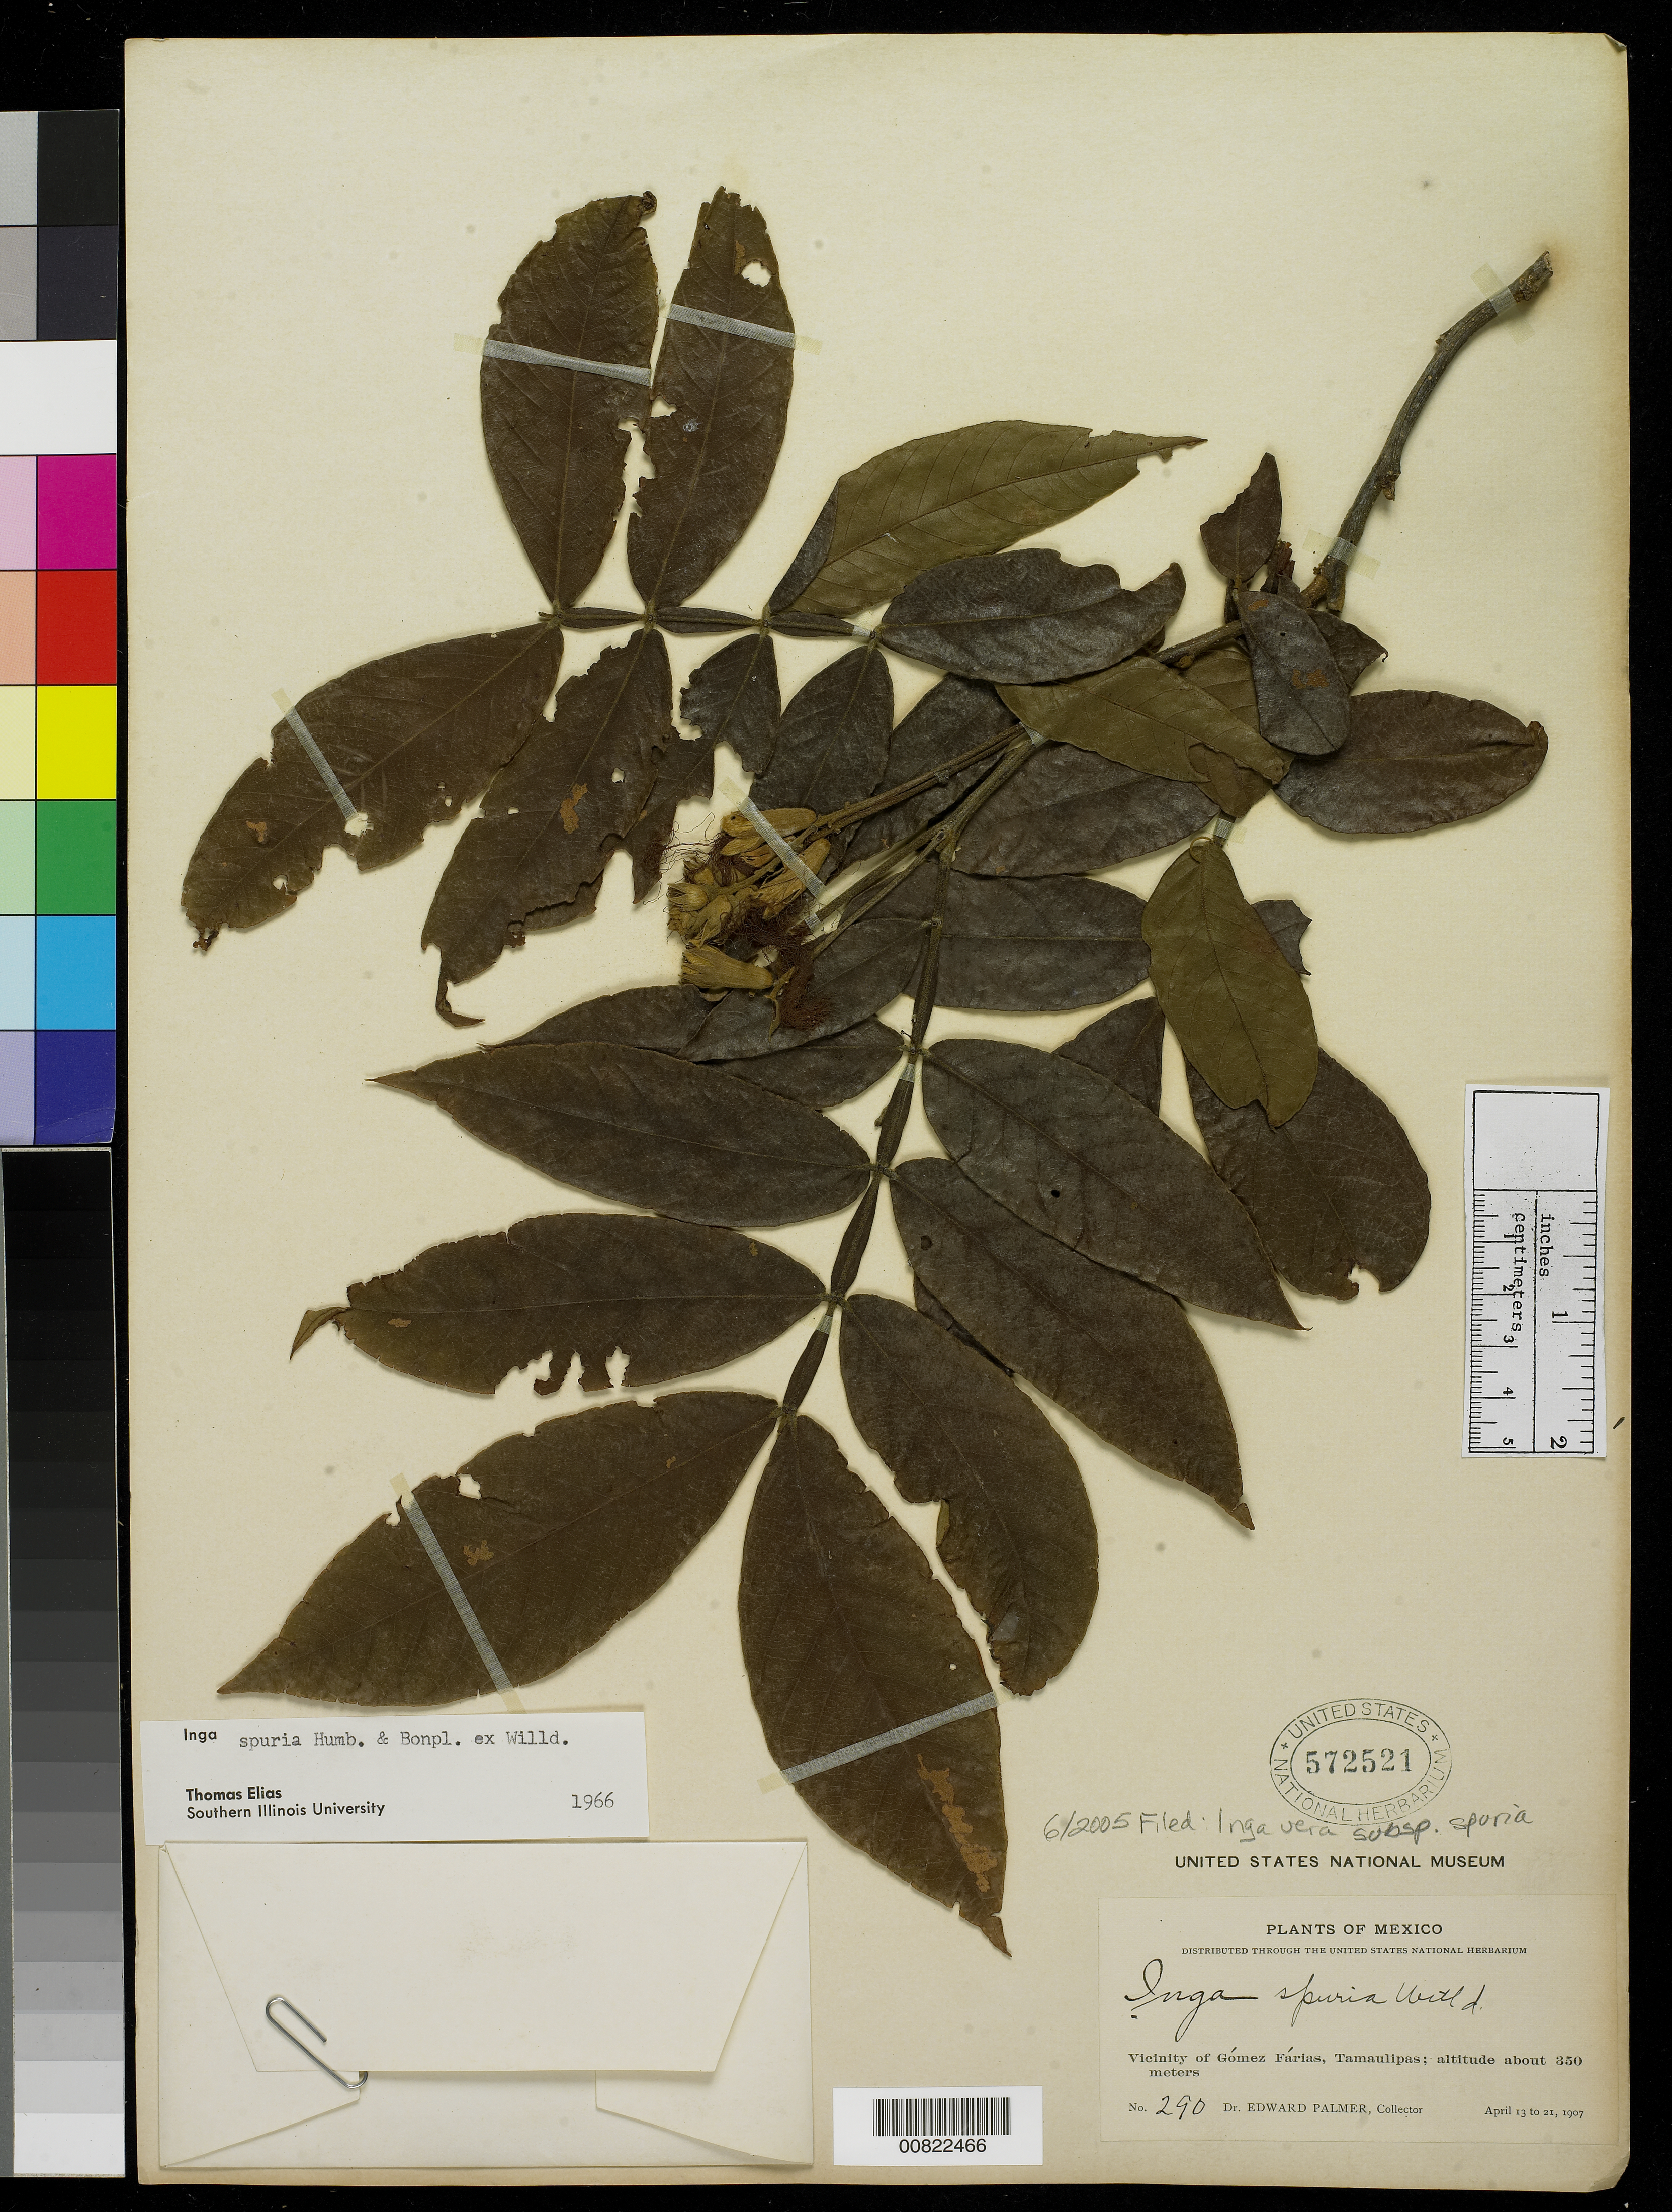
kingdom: Plantae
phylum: Tracheophyta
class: Magnoliopsida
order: Fabales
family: Fabaceae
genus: Inga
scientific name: Inga vera subsp. vera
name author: Willd.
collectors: E. Palmer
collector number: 290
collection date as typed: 13 Apr 1907 to 21 Apr 1907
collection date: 1907-04-13/1907-04-21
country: Mexico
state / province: Tamaulipas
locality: Vicinity of Gómez Farias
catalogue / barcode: US 572521